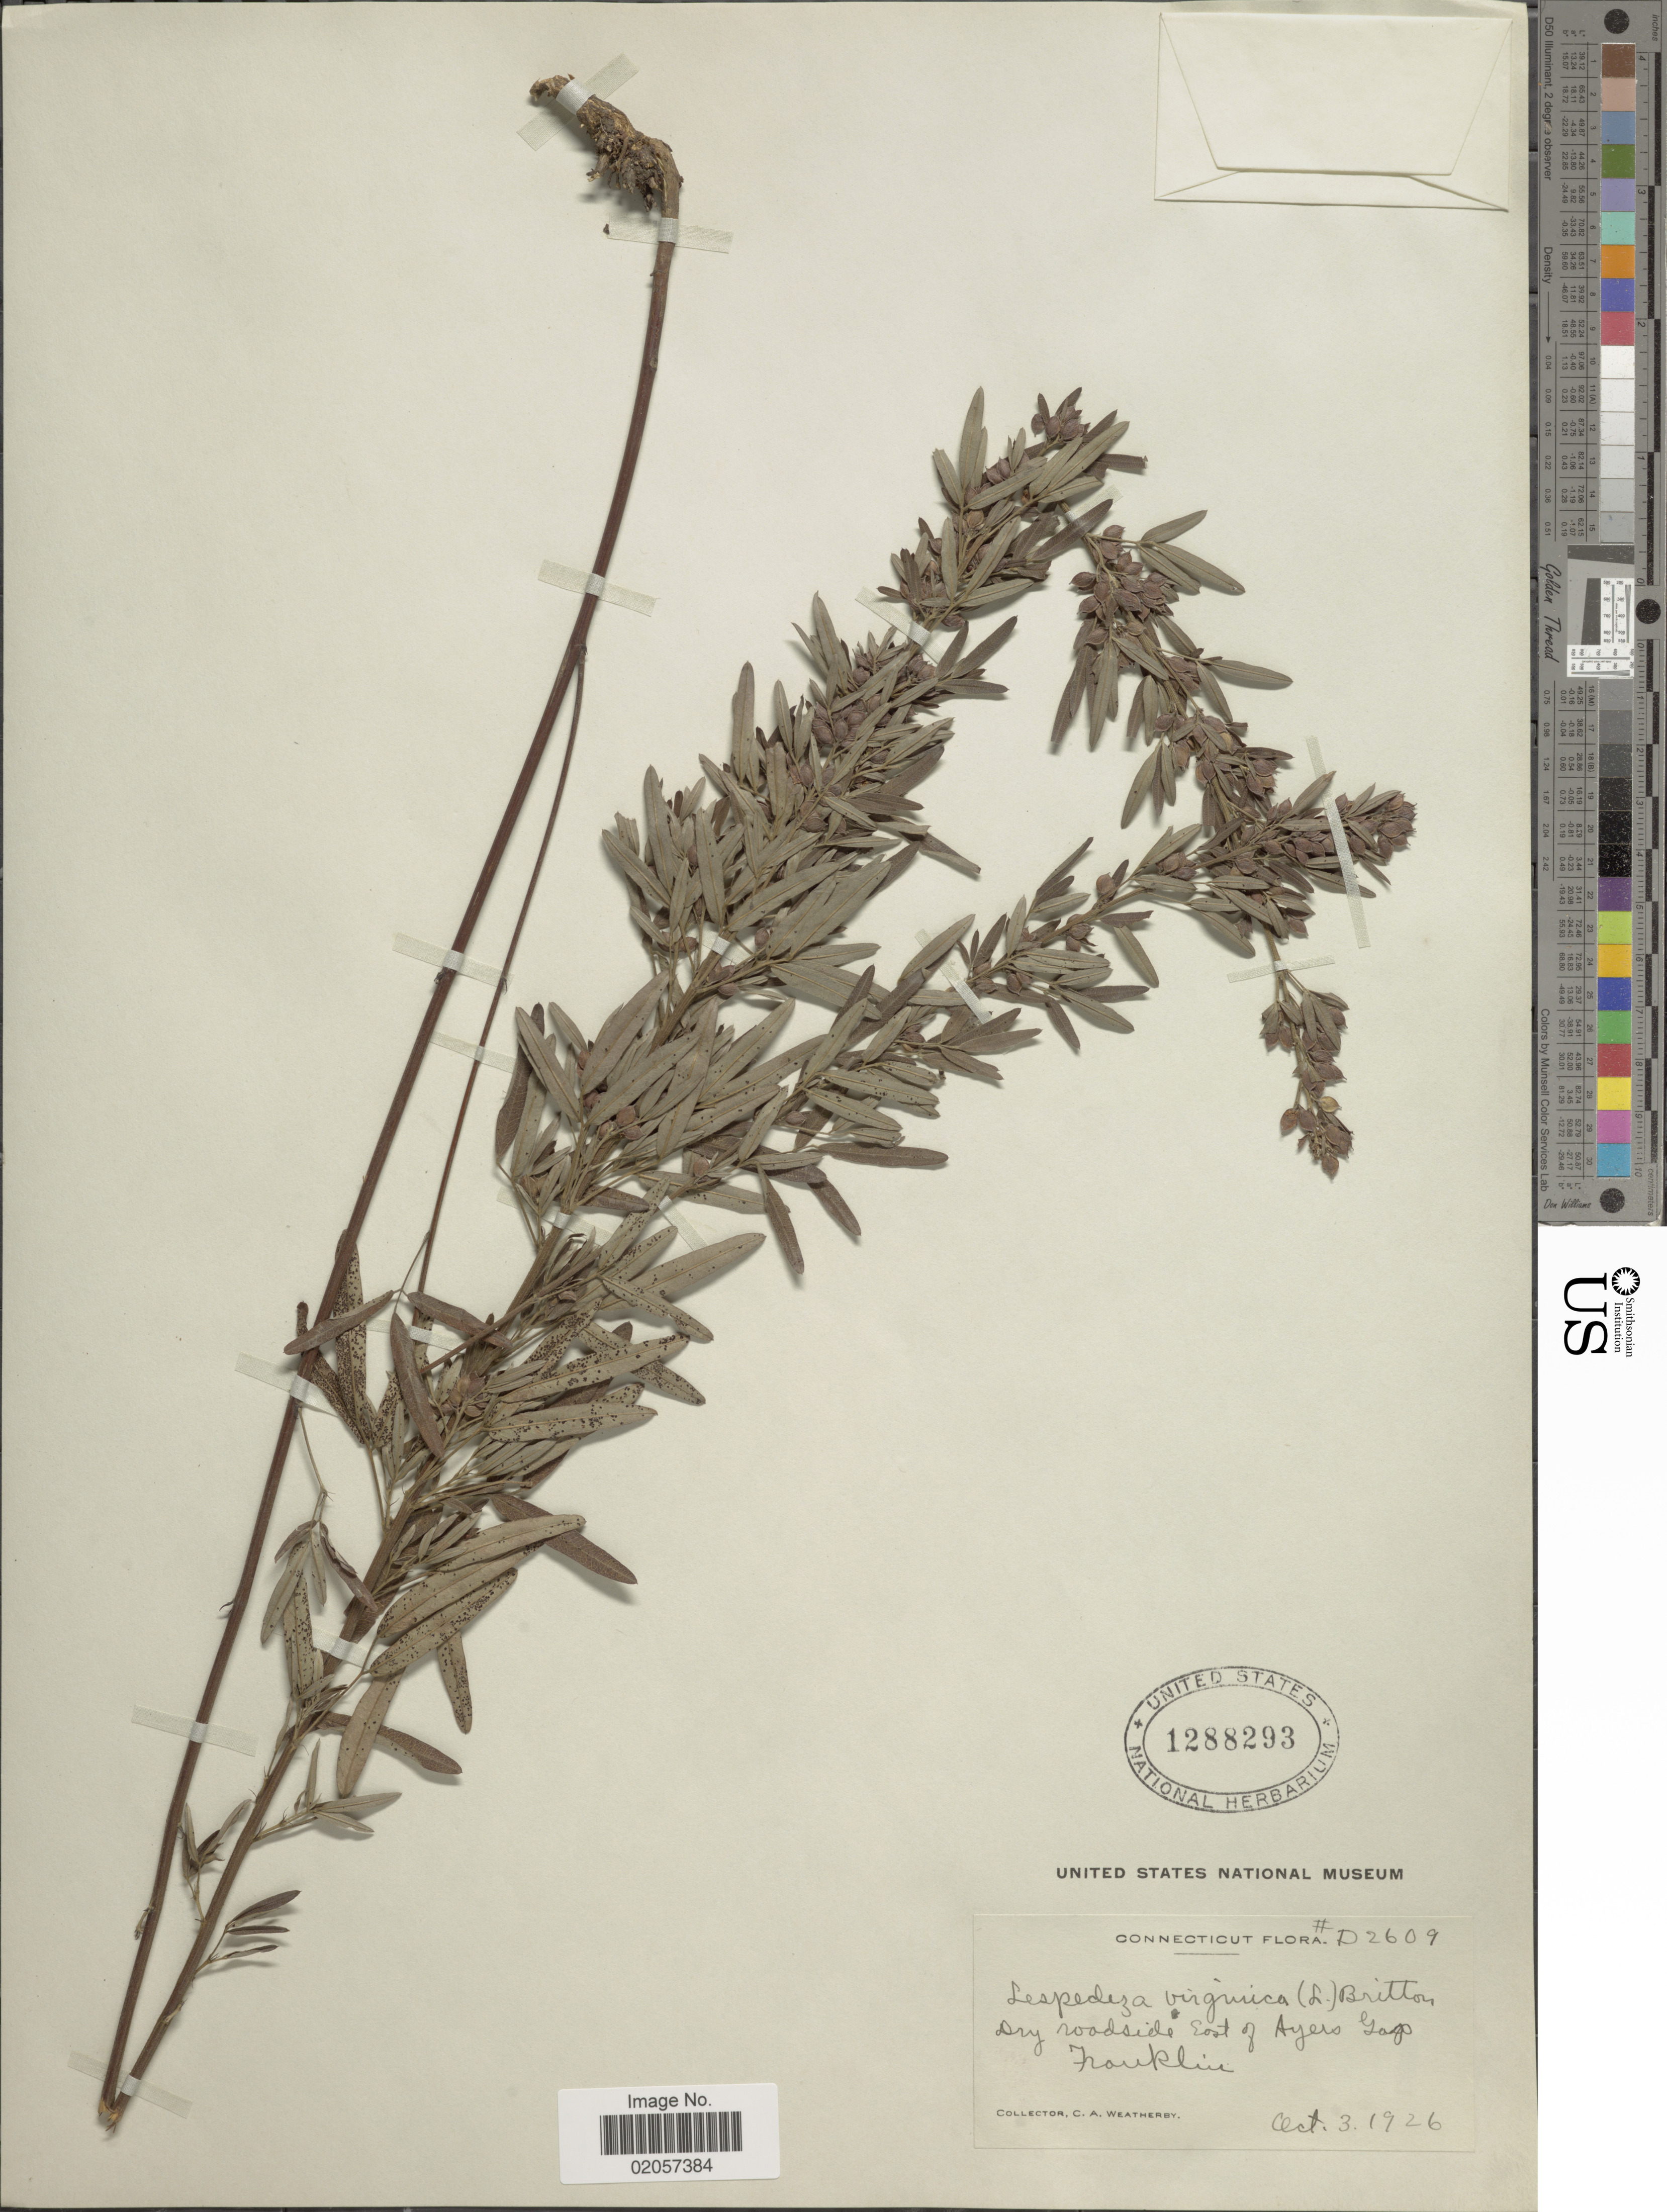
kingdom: Plantae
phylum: Tracheophyta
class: Magnoliopsida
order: Fabales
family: Fabaceae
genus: Lespedeza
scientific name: Lespedeza virginica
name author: (L.) Britton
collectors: C. A. Weatherby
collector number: D2609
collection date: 1926-10-03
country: United States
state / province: Connecticut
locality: Dry roadside East of Ayers Gap, Franklin.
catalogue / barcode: US 1288293